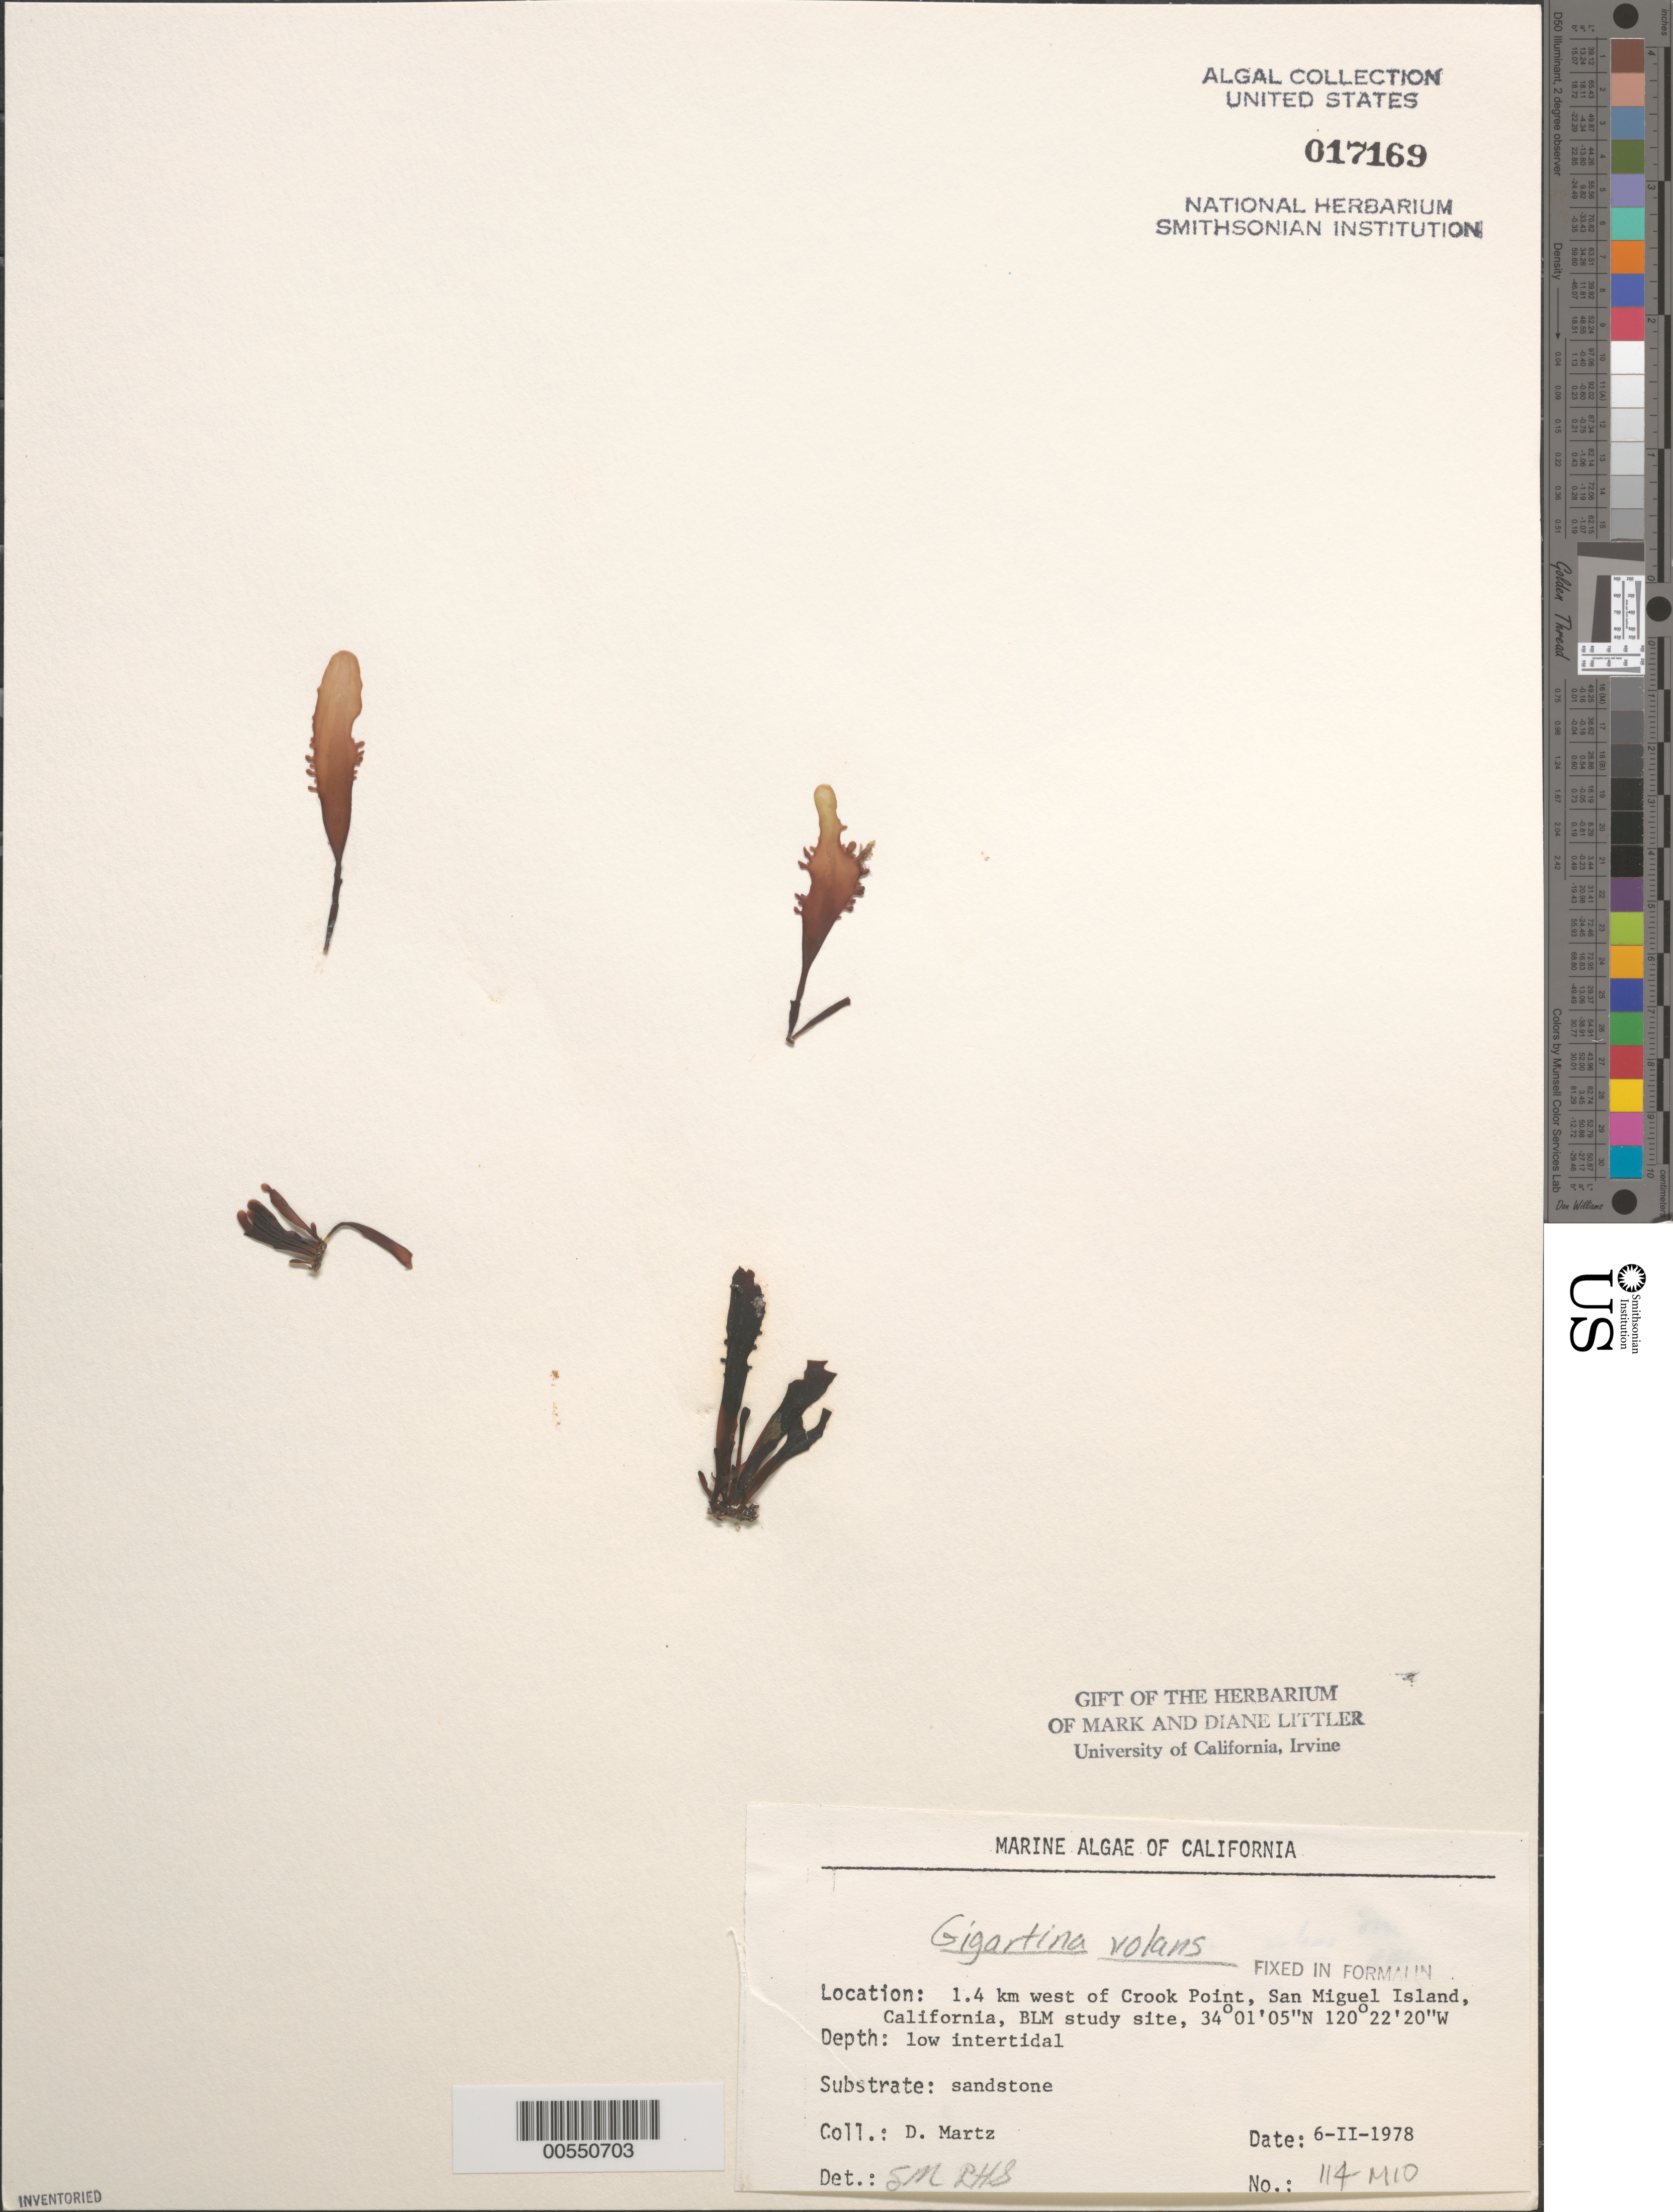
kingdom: Plantae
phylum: Rhodophyta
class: Florideophyceae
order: Gigartinales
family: Gigartinaceae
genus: Mazzaella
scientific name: Mazzaella volans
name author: (C. Agardh) Fredericq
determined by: Algae name updating Project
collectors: D. Martz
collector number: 114-mio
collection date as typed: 06 Feb 1978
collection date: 1978-02-06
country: United States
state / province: California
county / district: Santa Barbara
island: San Miguel Island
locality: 1.4 km north of Crook Point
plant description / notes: BLM-SOCALBIGHT Rocky Intertidal Survey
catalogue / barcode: US 17169